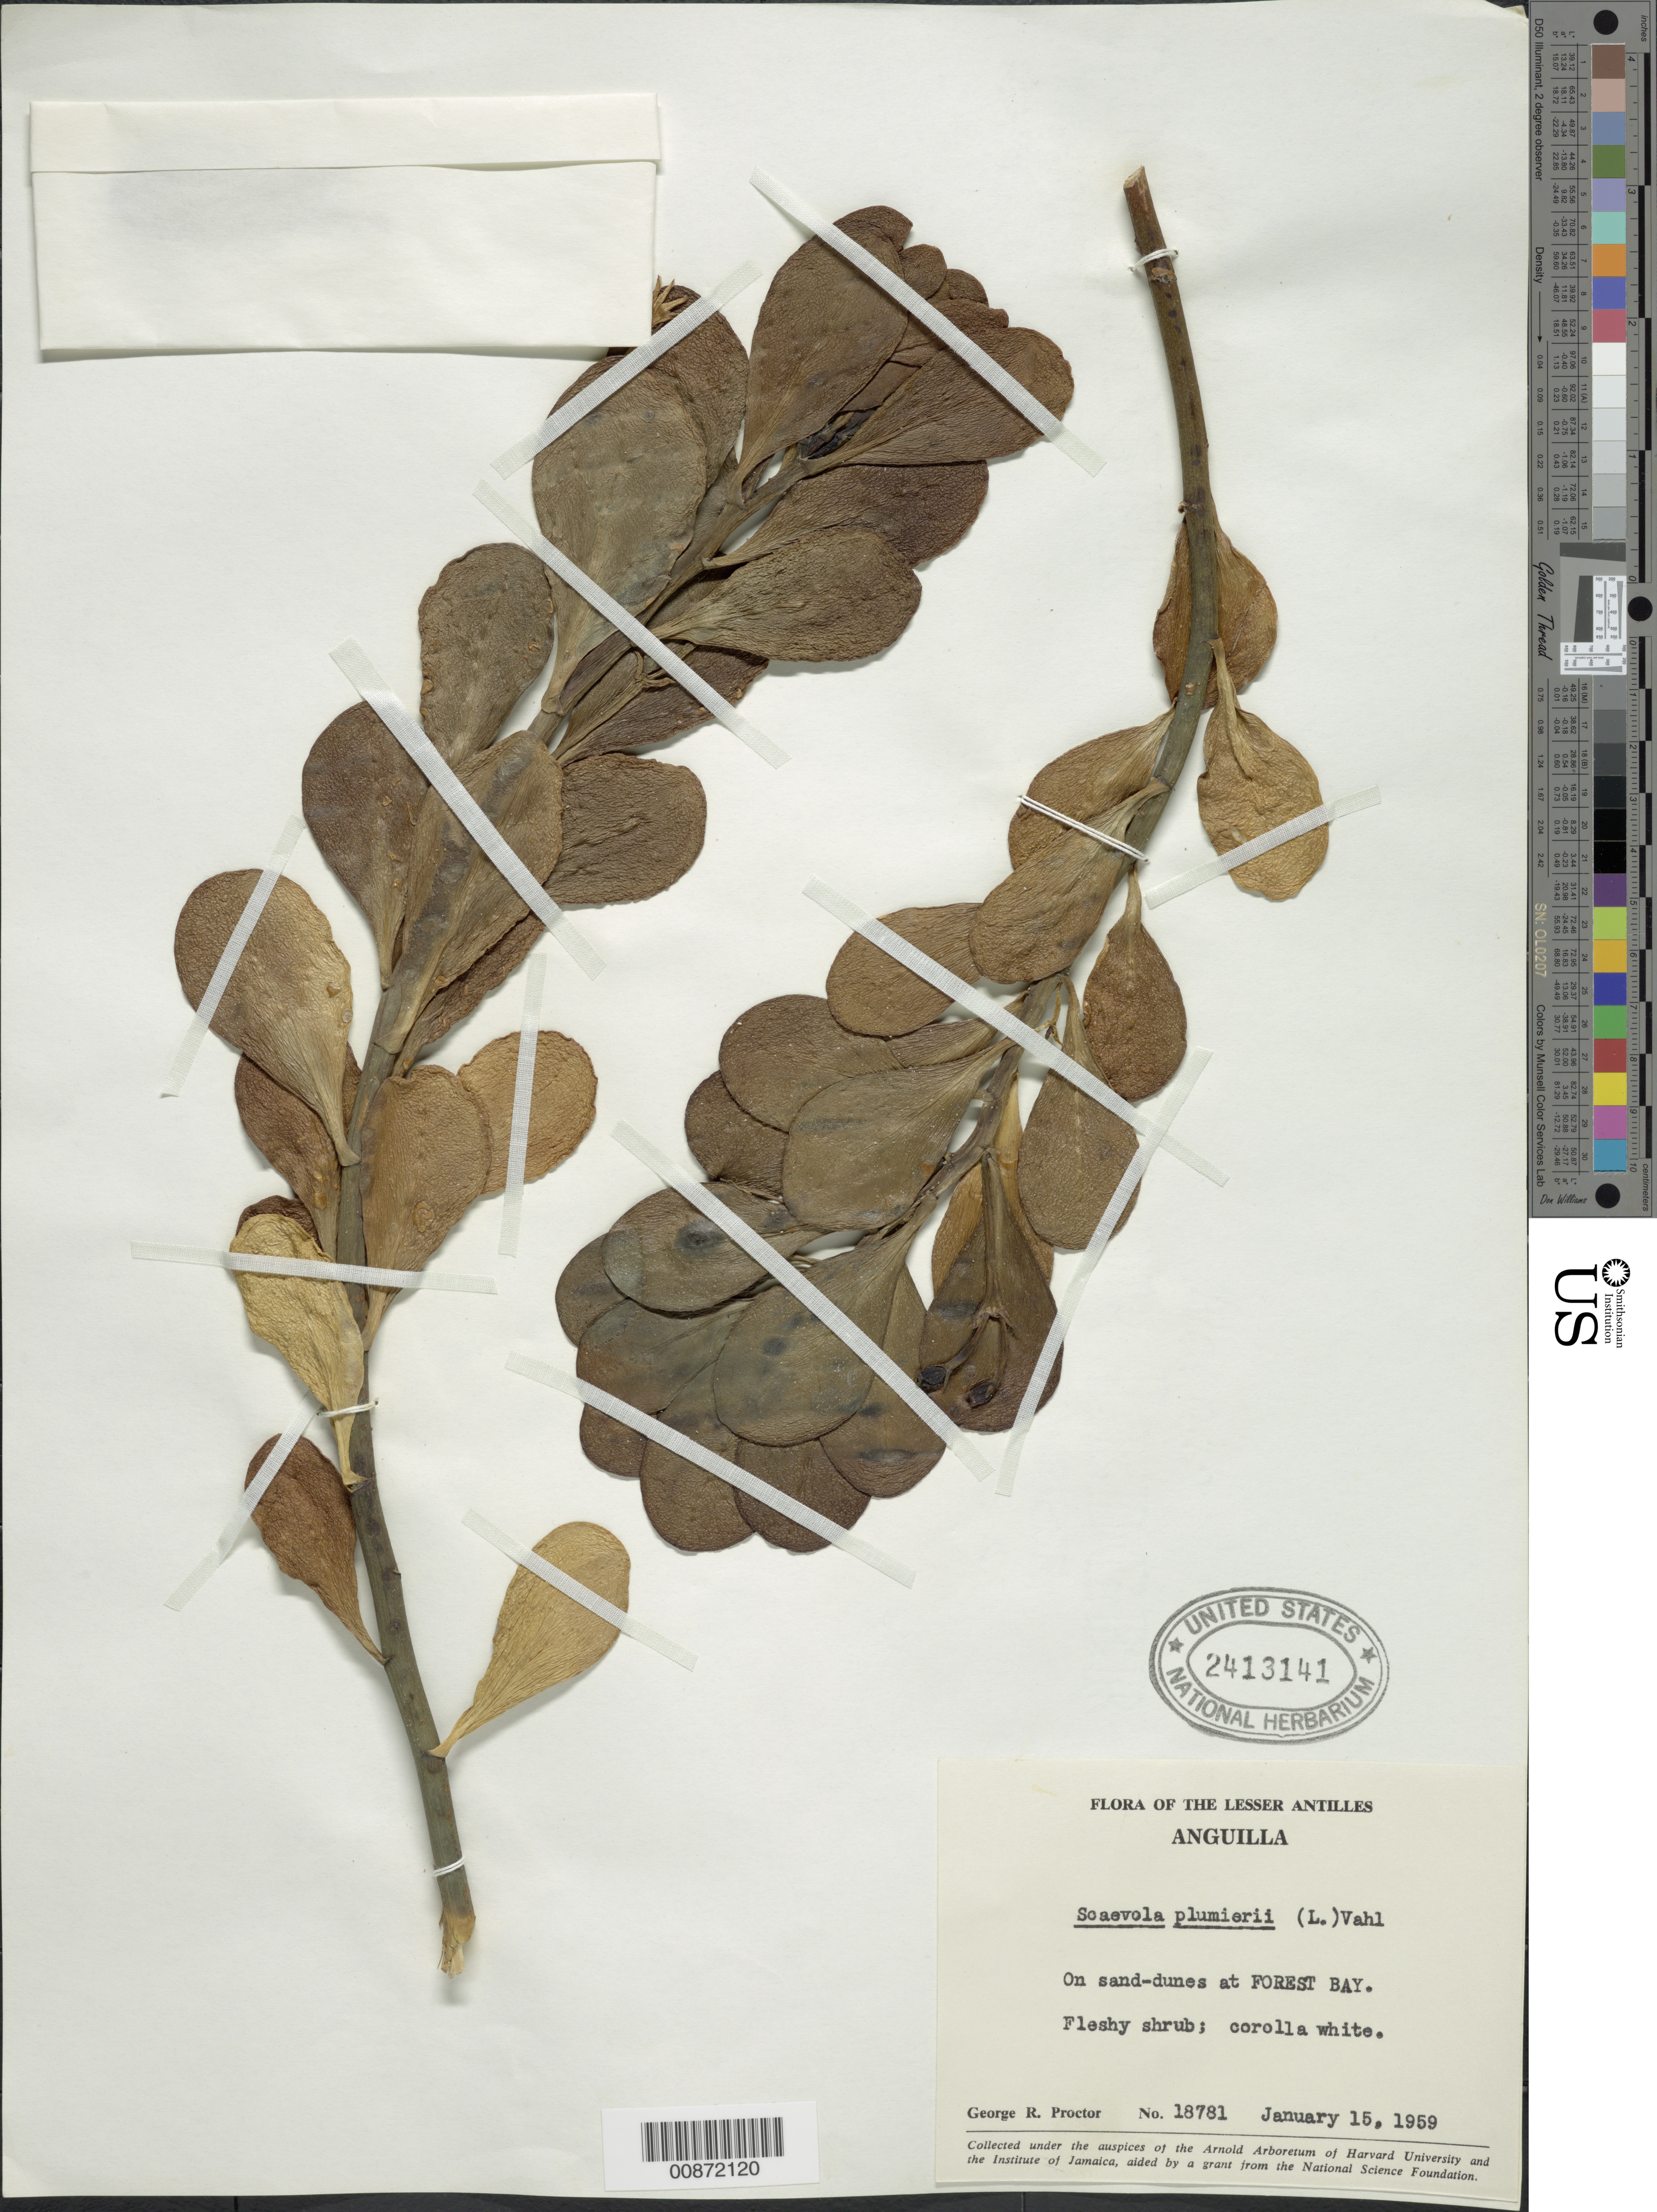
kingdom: Plantae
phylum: Tracheophyta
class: Magnoliopsida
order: Asterales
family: Goodeniaceae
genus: Scaevola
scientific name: Scaevola plumieri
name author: (L.) Vahl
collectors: G. R. Proctor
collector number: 18781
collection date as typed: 15 Jan 1959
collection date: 1959-01-15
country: Antigua and Barbuda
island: Leeward Is.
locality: Forest Bay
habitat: On sand dunes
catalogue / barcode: US 2413141